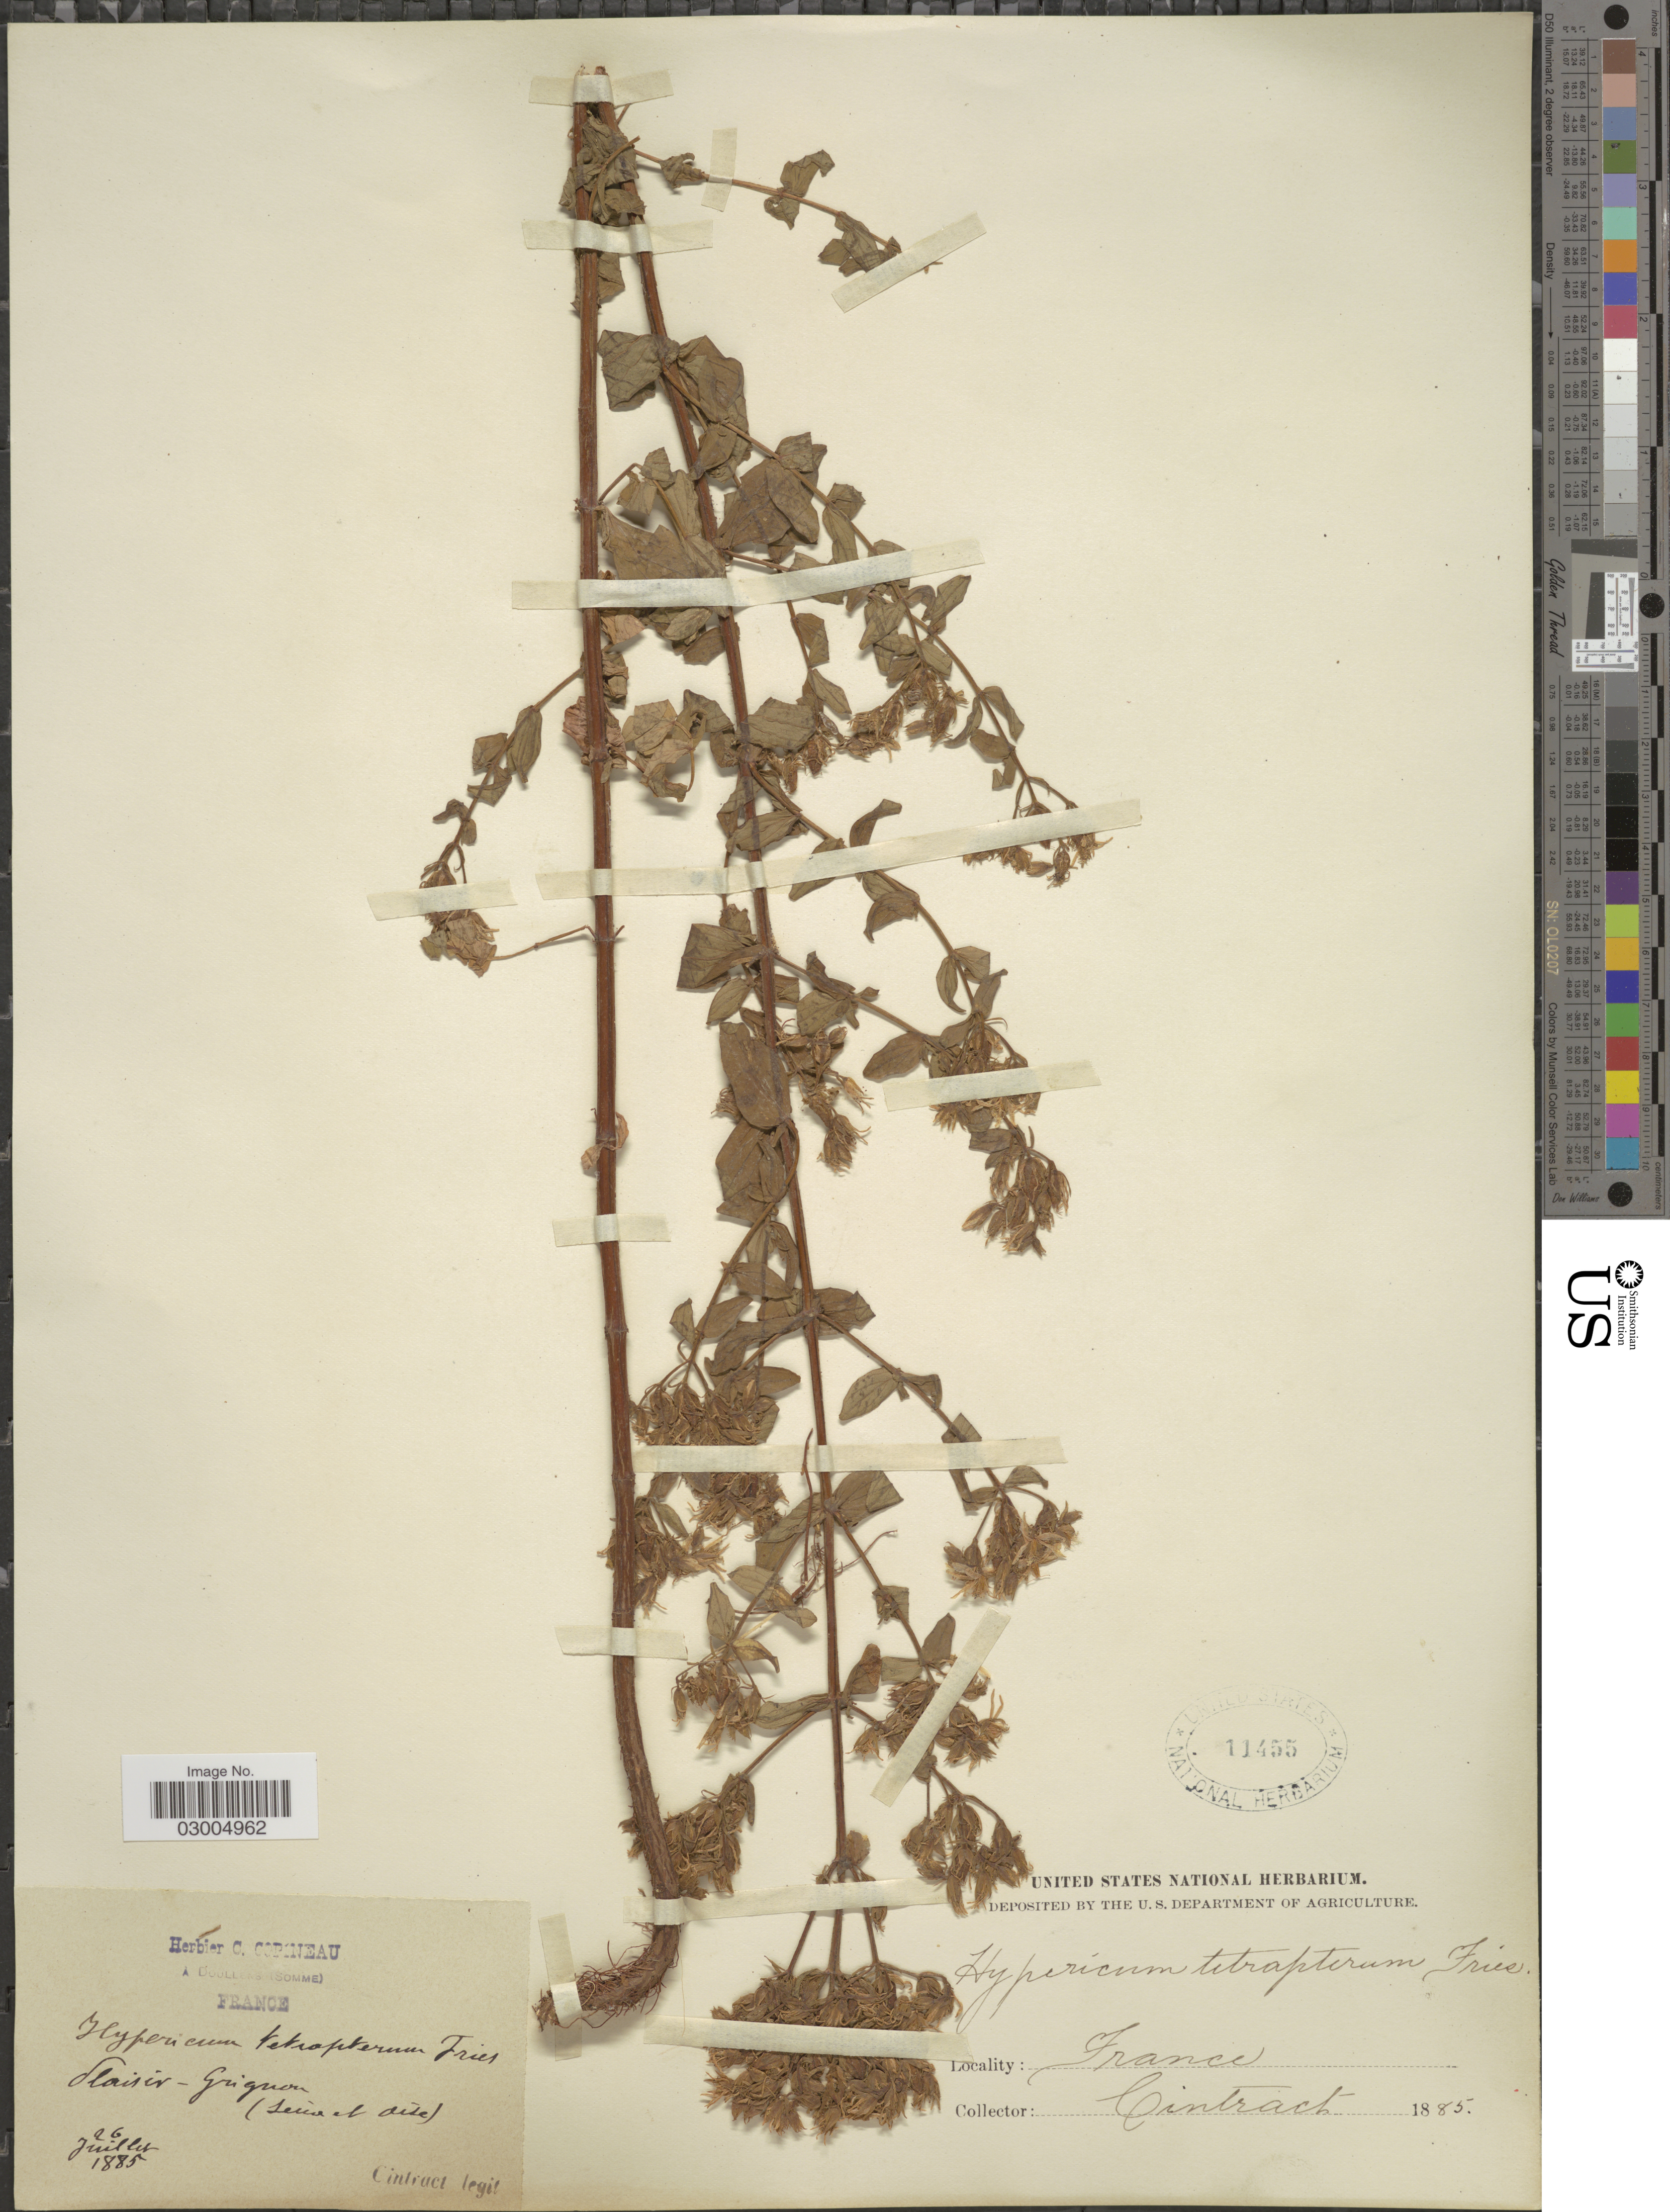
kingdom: Plantae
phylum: Tracheophyta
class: Magnoliopsida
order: Malpighiales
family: Hypericaceae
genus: Hypericum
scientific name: Hypericum tetrapterum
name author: Fr.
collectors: Cintract, --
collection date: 1885-07-06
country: France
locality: Plaisir-Grignon (Seine et Oise).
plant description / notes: Corrected "Slaisir-Griguon (Seio el dise)" to "Plaisir-Grignon (Seine et Oise)."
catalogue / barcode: US 11455